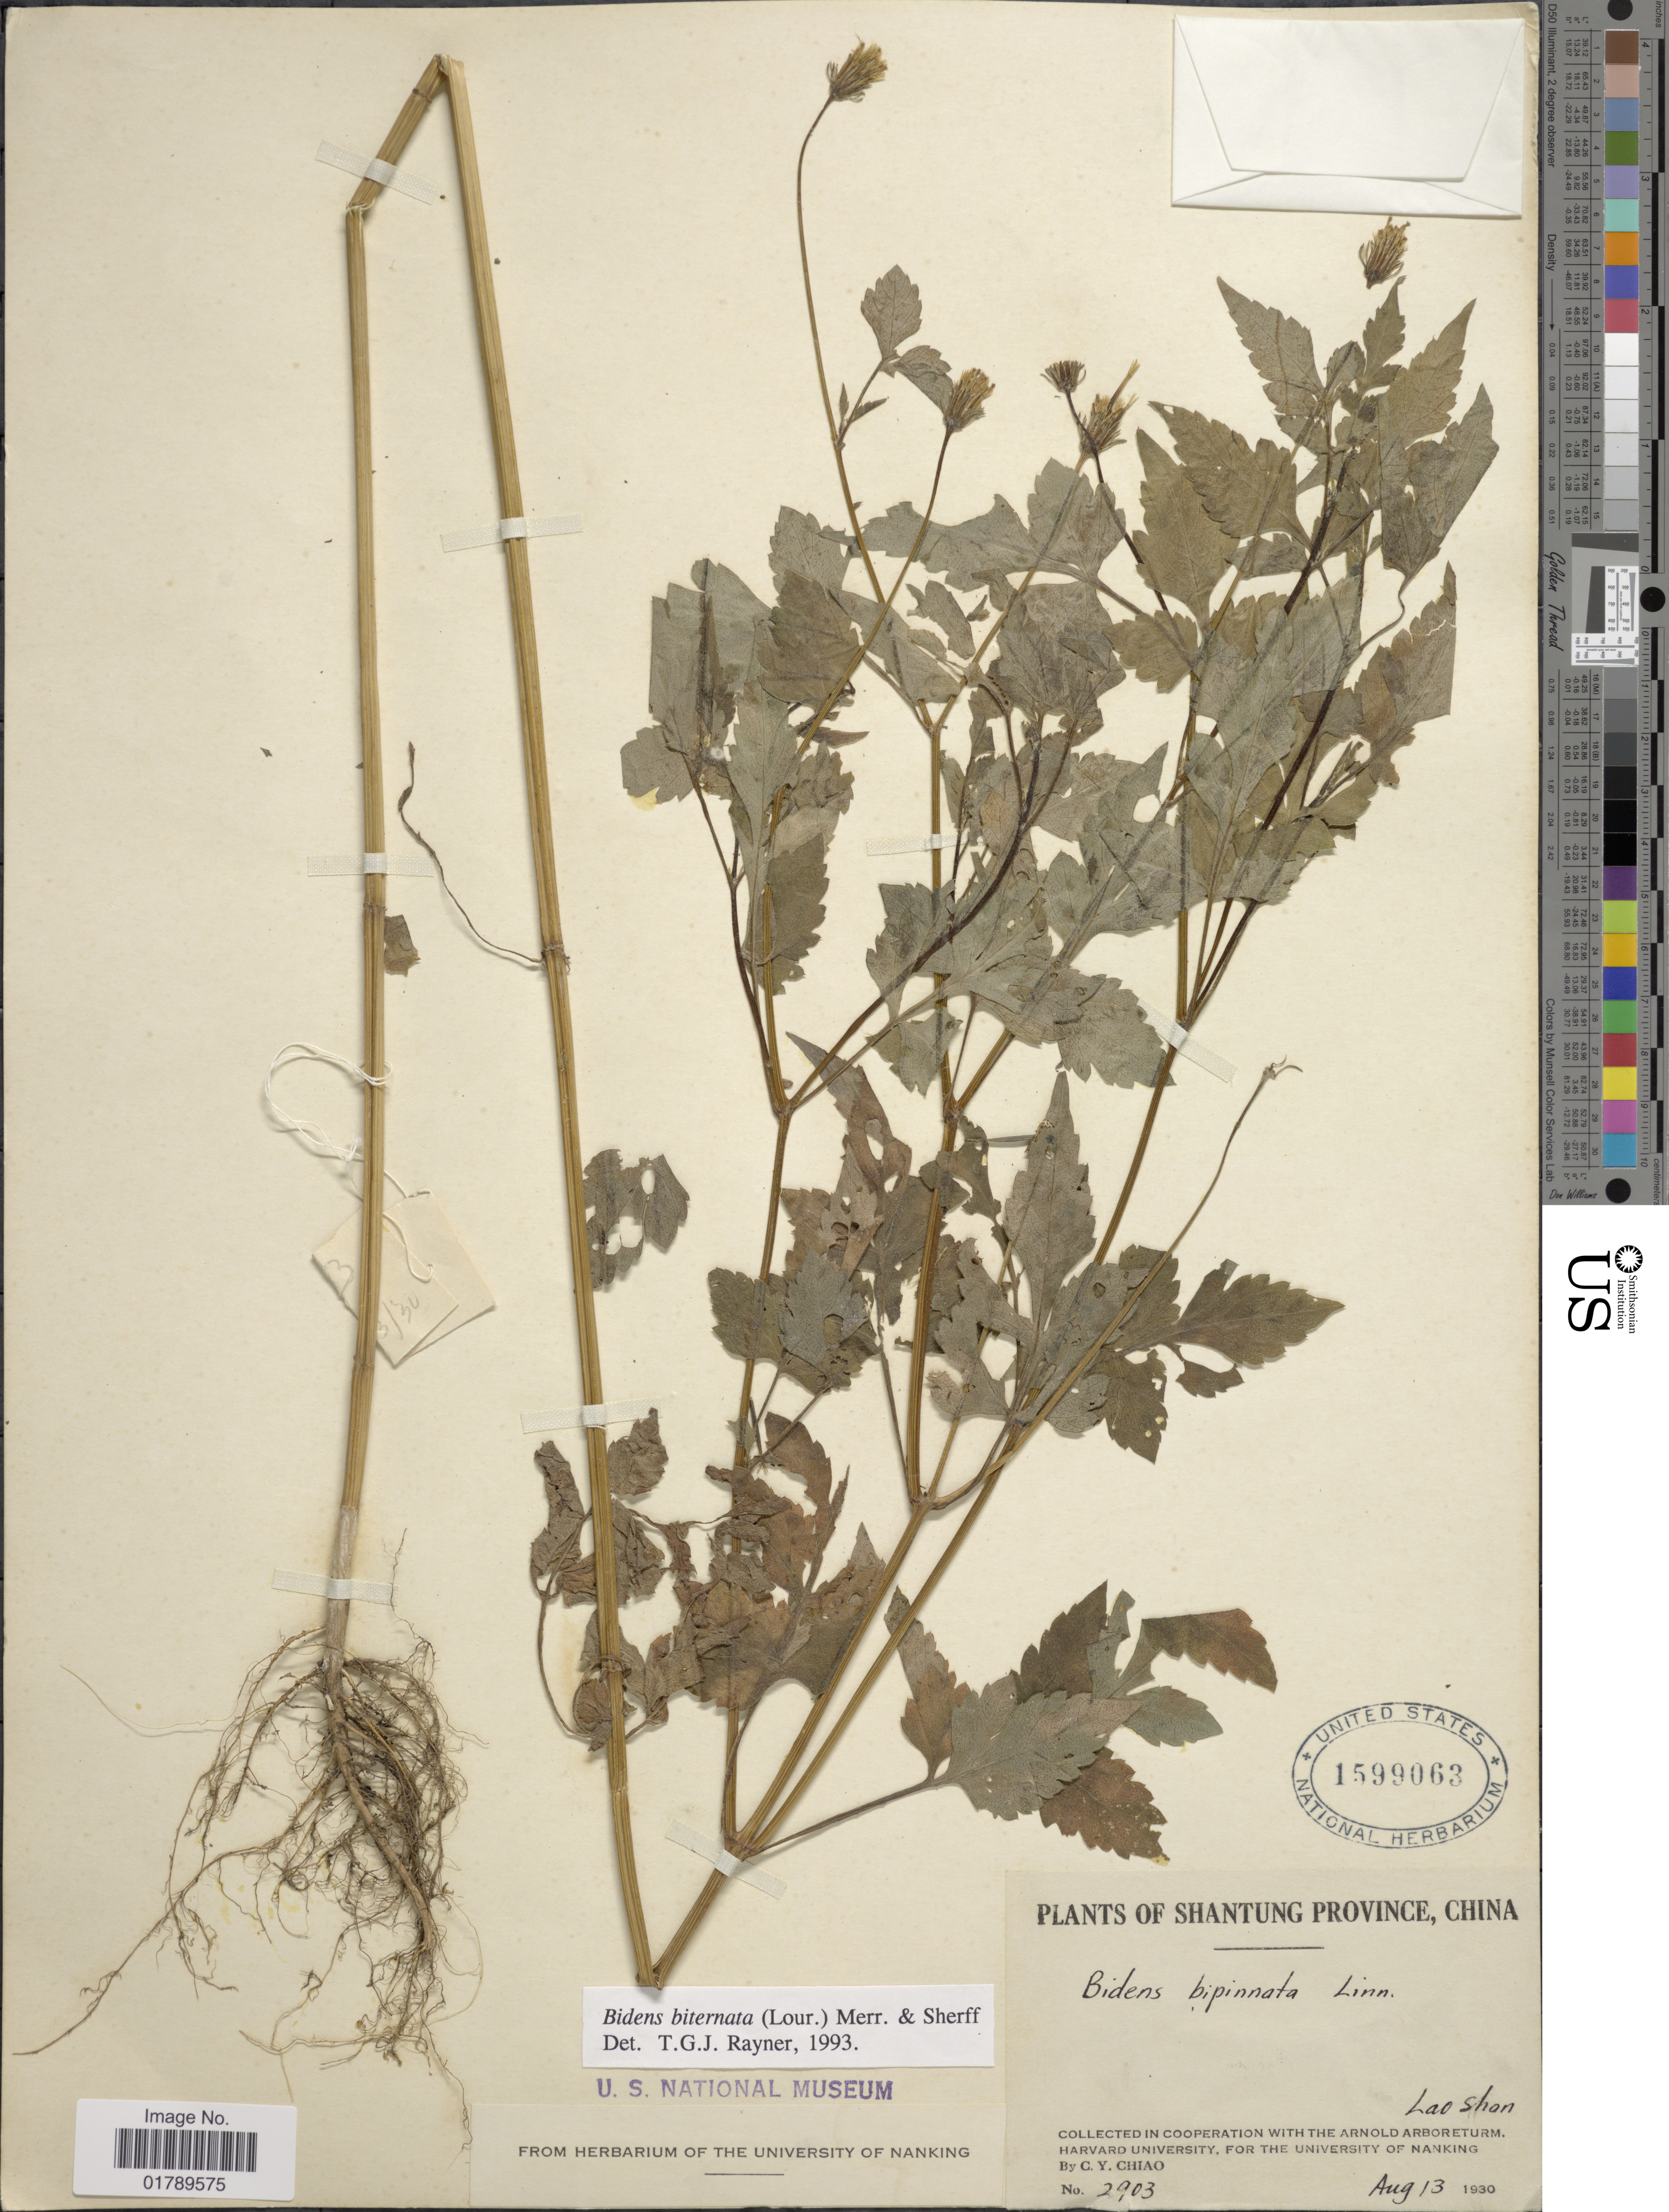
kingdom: Plantae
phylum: Tracheophyta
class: Magnoliopsida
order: Asterales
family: Asteraceae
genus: Bidens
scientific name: Bidens biternata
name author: (Lour.) Merr. & Sherff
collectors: C. Y. Chiao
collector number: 2903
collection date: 1930-08-13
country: China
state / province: Shandong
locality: Shantung Province, China. Lao Shan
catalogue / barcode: US 1599063